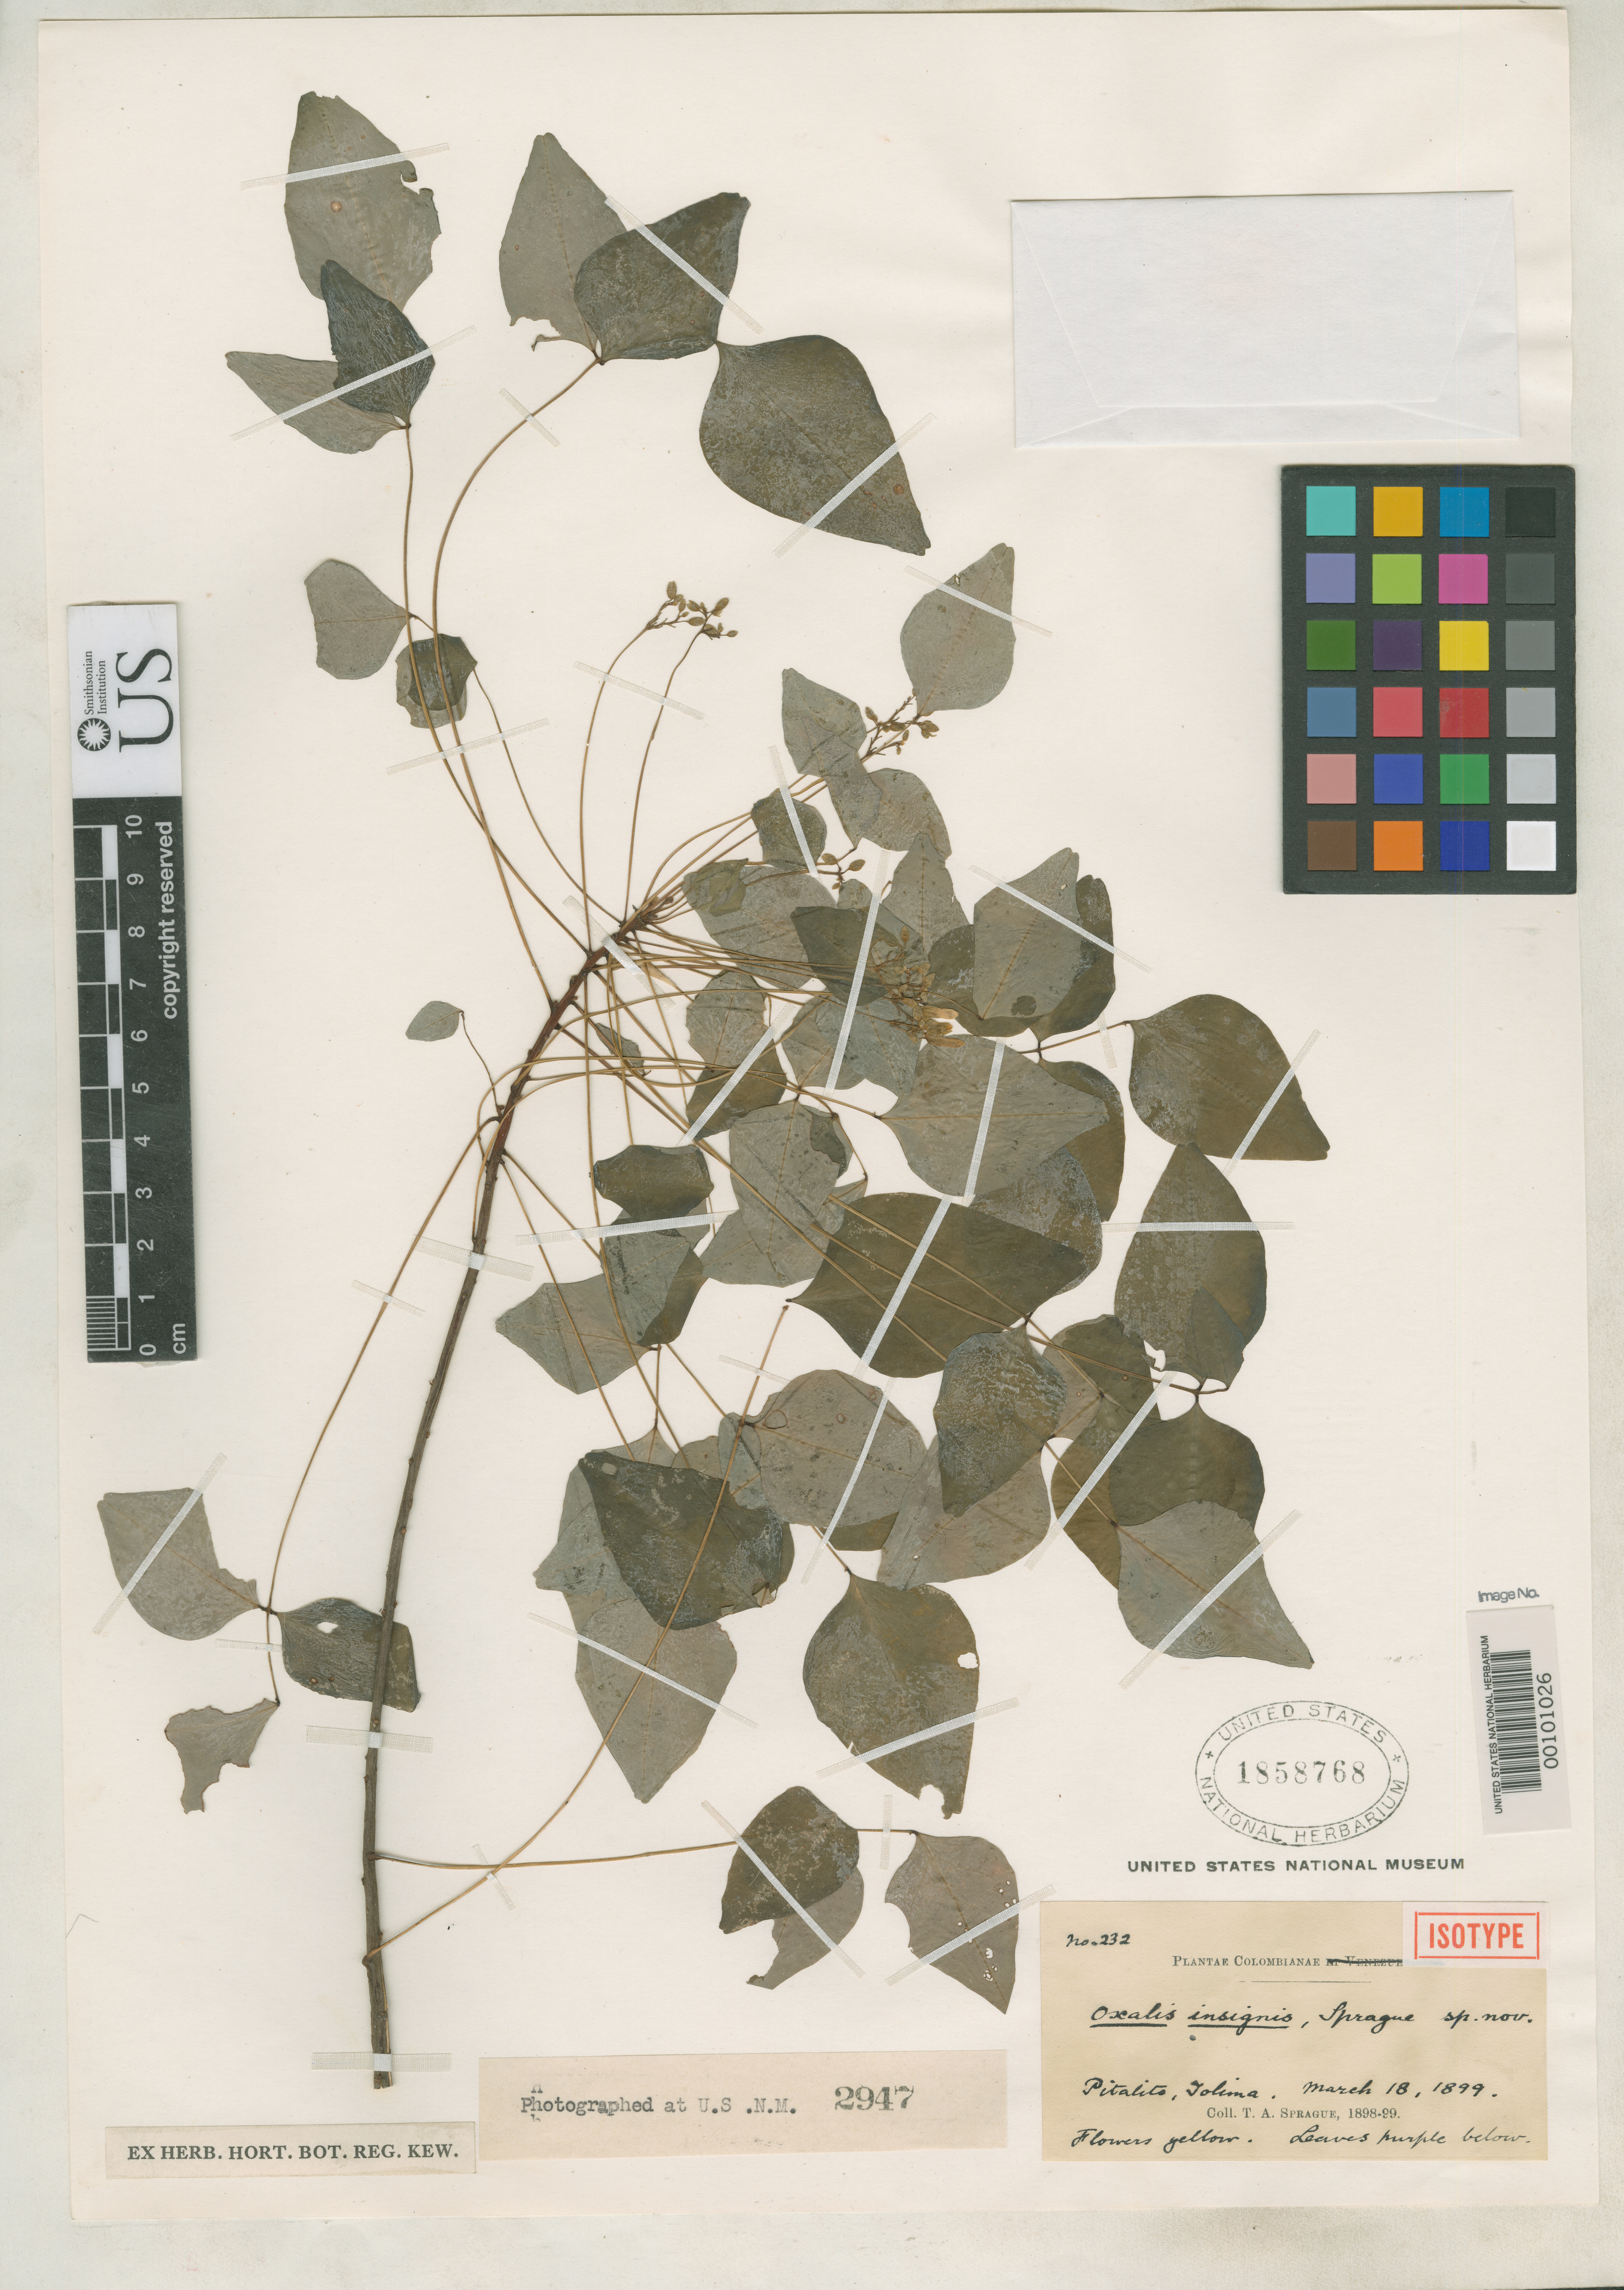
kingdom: Plantae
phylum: Tracheophyta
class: Magnoliopsida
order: Oxalidales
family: Oxalidaceae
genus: Oxalis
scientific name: Oxalis insignis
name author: Sprague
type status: Isotype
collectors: T. A. Sprague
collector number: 232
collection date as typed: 18 Mar 1899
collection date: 1899-03-18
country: Colombia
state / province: Tolima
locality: Pitalito.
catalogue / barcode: US 1858768